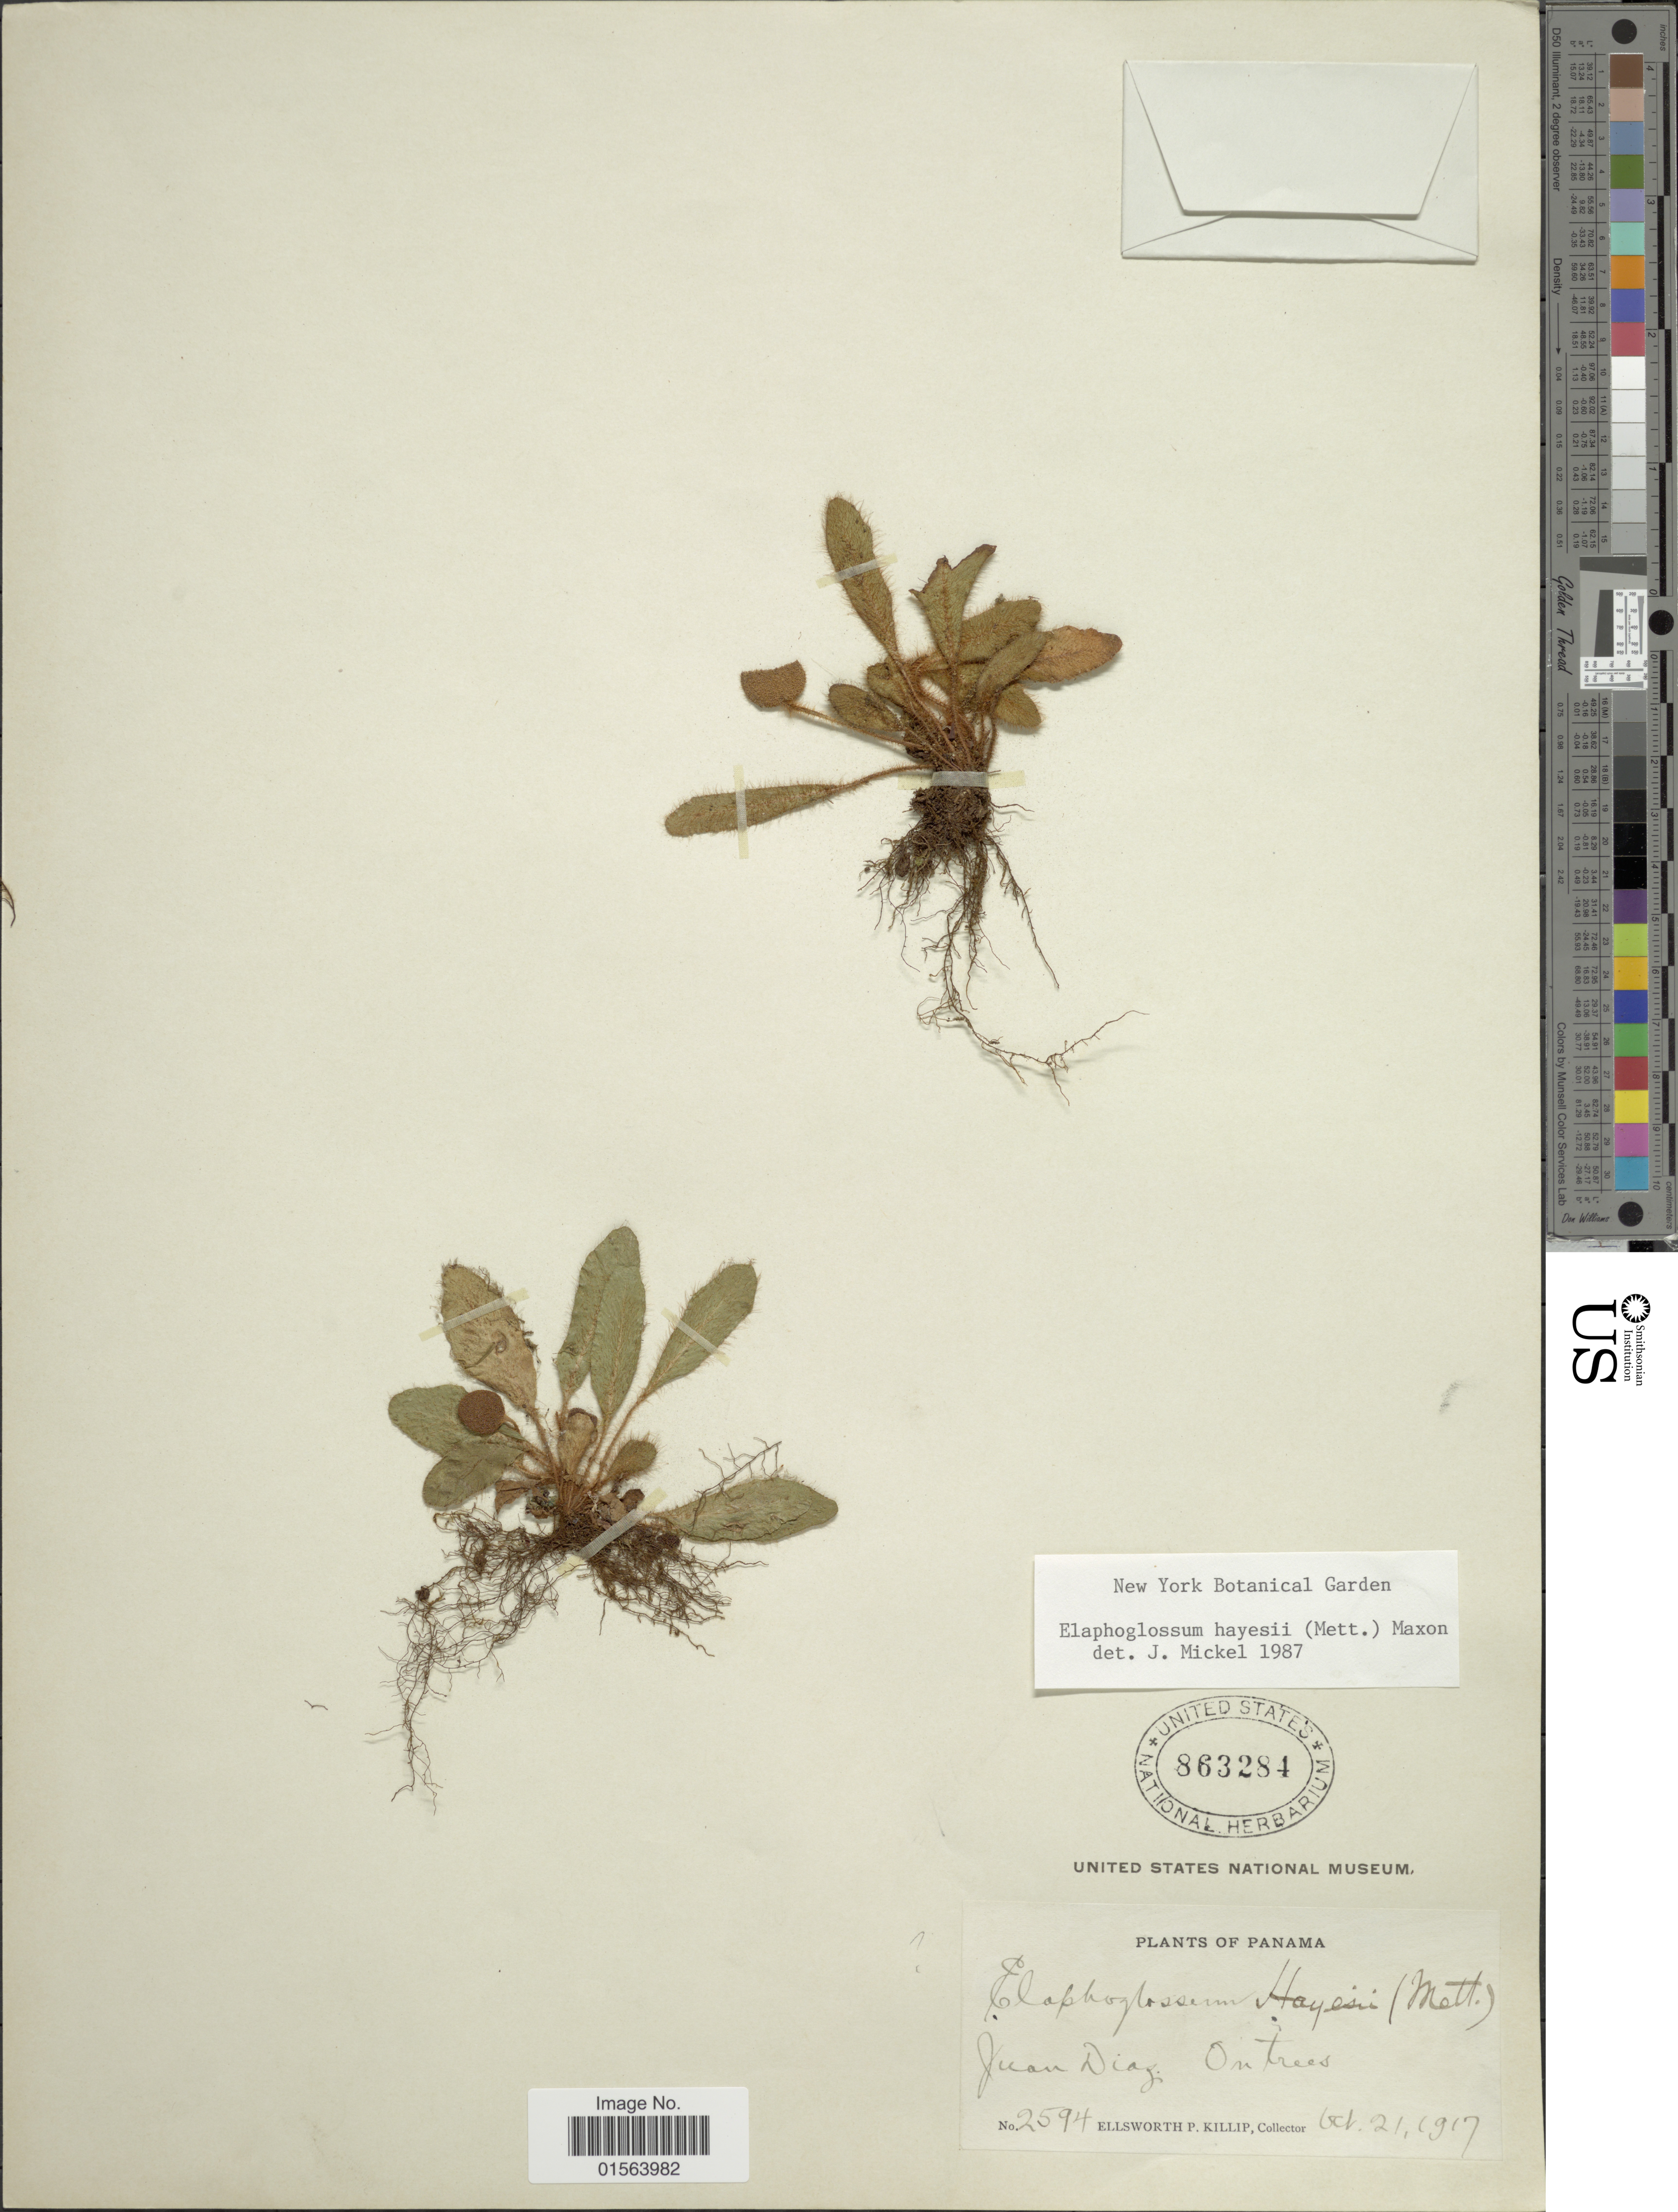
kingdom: Plantae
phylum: Tracheophyta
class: Polypodiopsida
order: Polypodiales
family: Dryopteridaceae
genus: Elaphoglossum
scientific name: Elaphoglossum hayesii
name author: (Mett. ex Kuhn) Maxon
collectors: E. P. Killip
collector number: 2594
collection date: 1917-10-21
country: Panama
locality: Juan Diaz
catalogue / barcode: US 863284